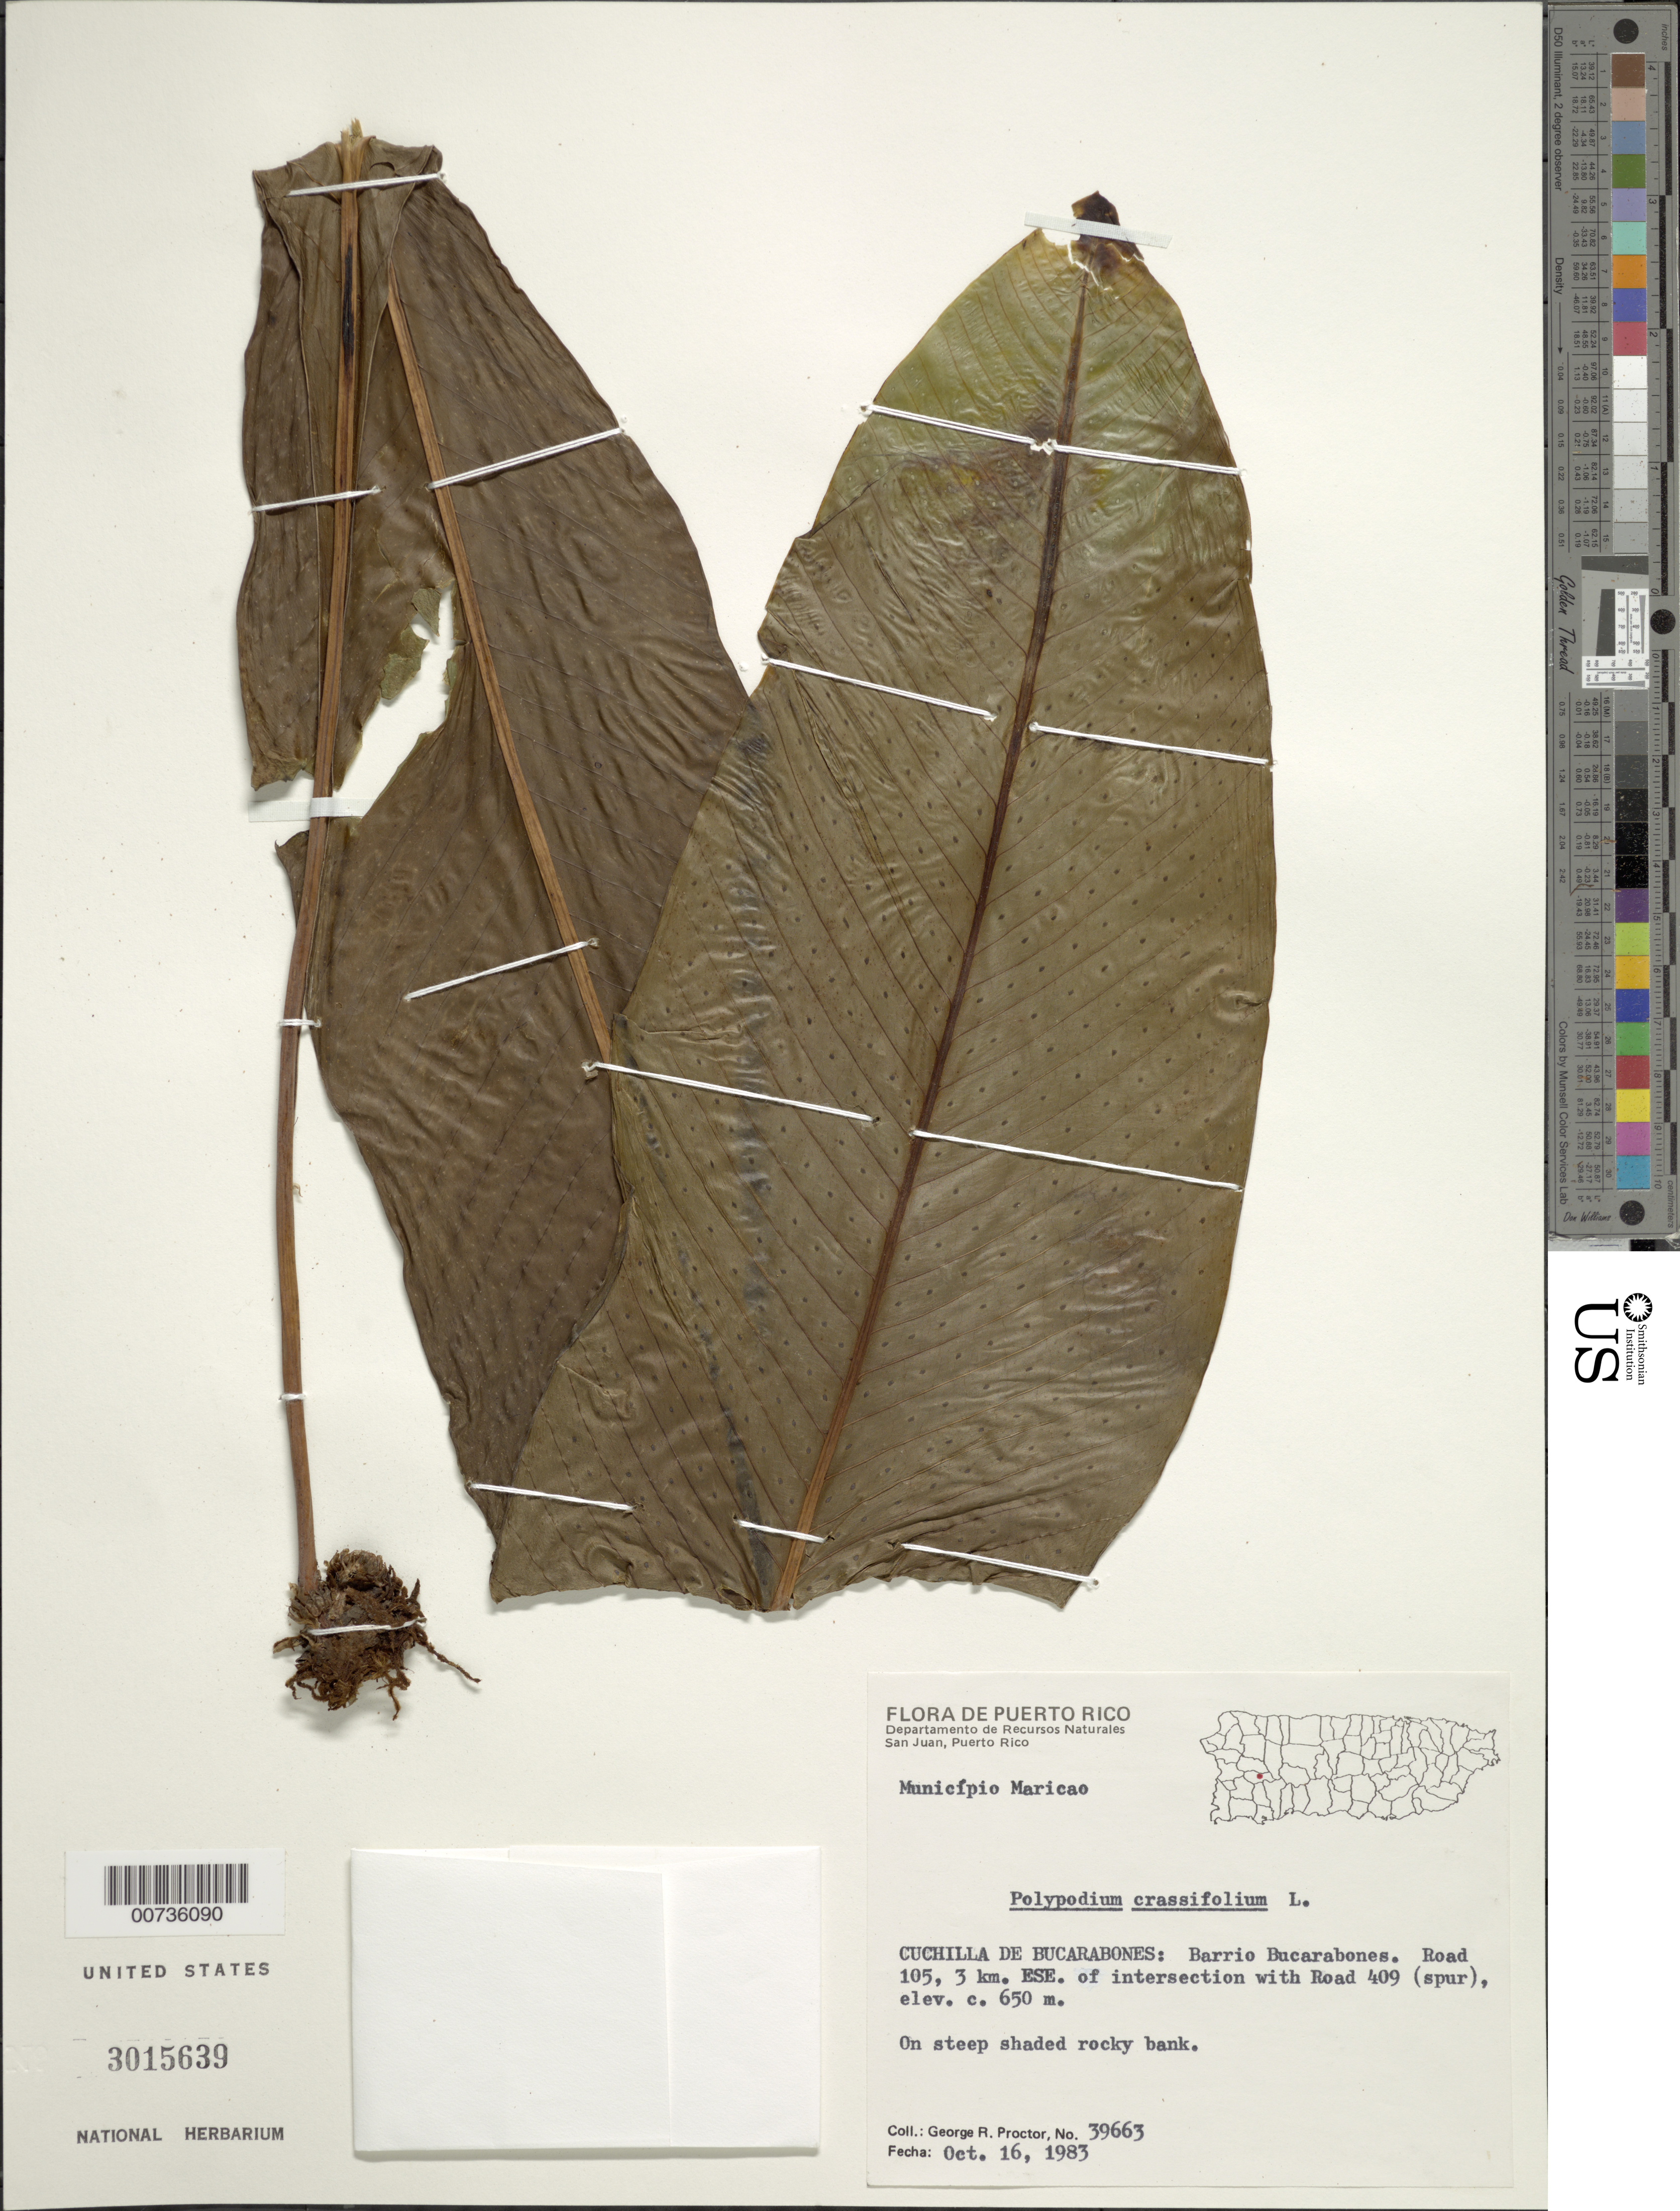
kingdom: Plantae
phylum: Tracheophyta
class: Polypodiopsida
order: Polypodiales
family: Polypodiaceae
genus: Niphidium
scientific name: Niphidium crassifolium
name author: (L.) Lellinger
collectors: G. R. Proctor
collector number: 39663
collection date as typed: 16 Oct 1983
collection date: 1983-10-16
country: Puerto Rico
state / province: Maricao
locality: Cuchilla de Bucarabones: Barrio Bucarabones. Road 105, 3 Km. ESE. Of intersection with Road 409 (spur).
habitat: On steep shaded rocky bank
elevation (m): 650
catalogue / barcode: US 3015639